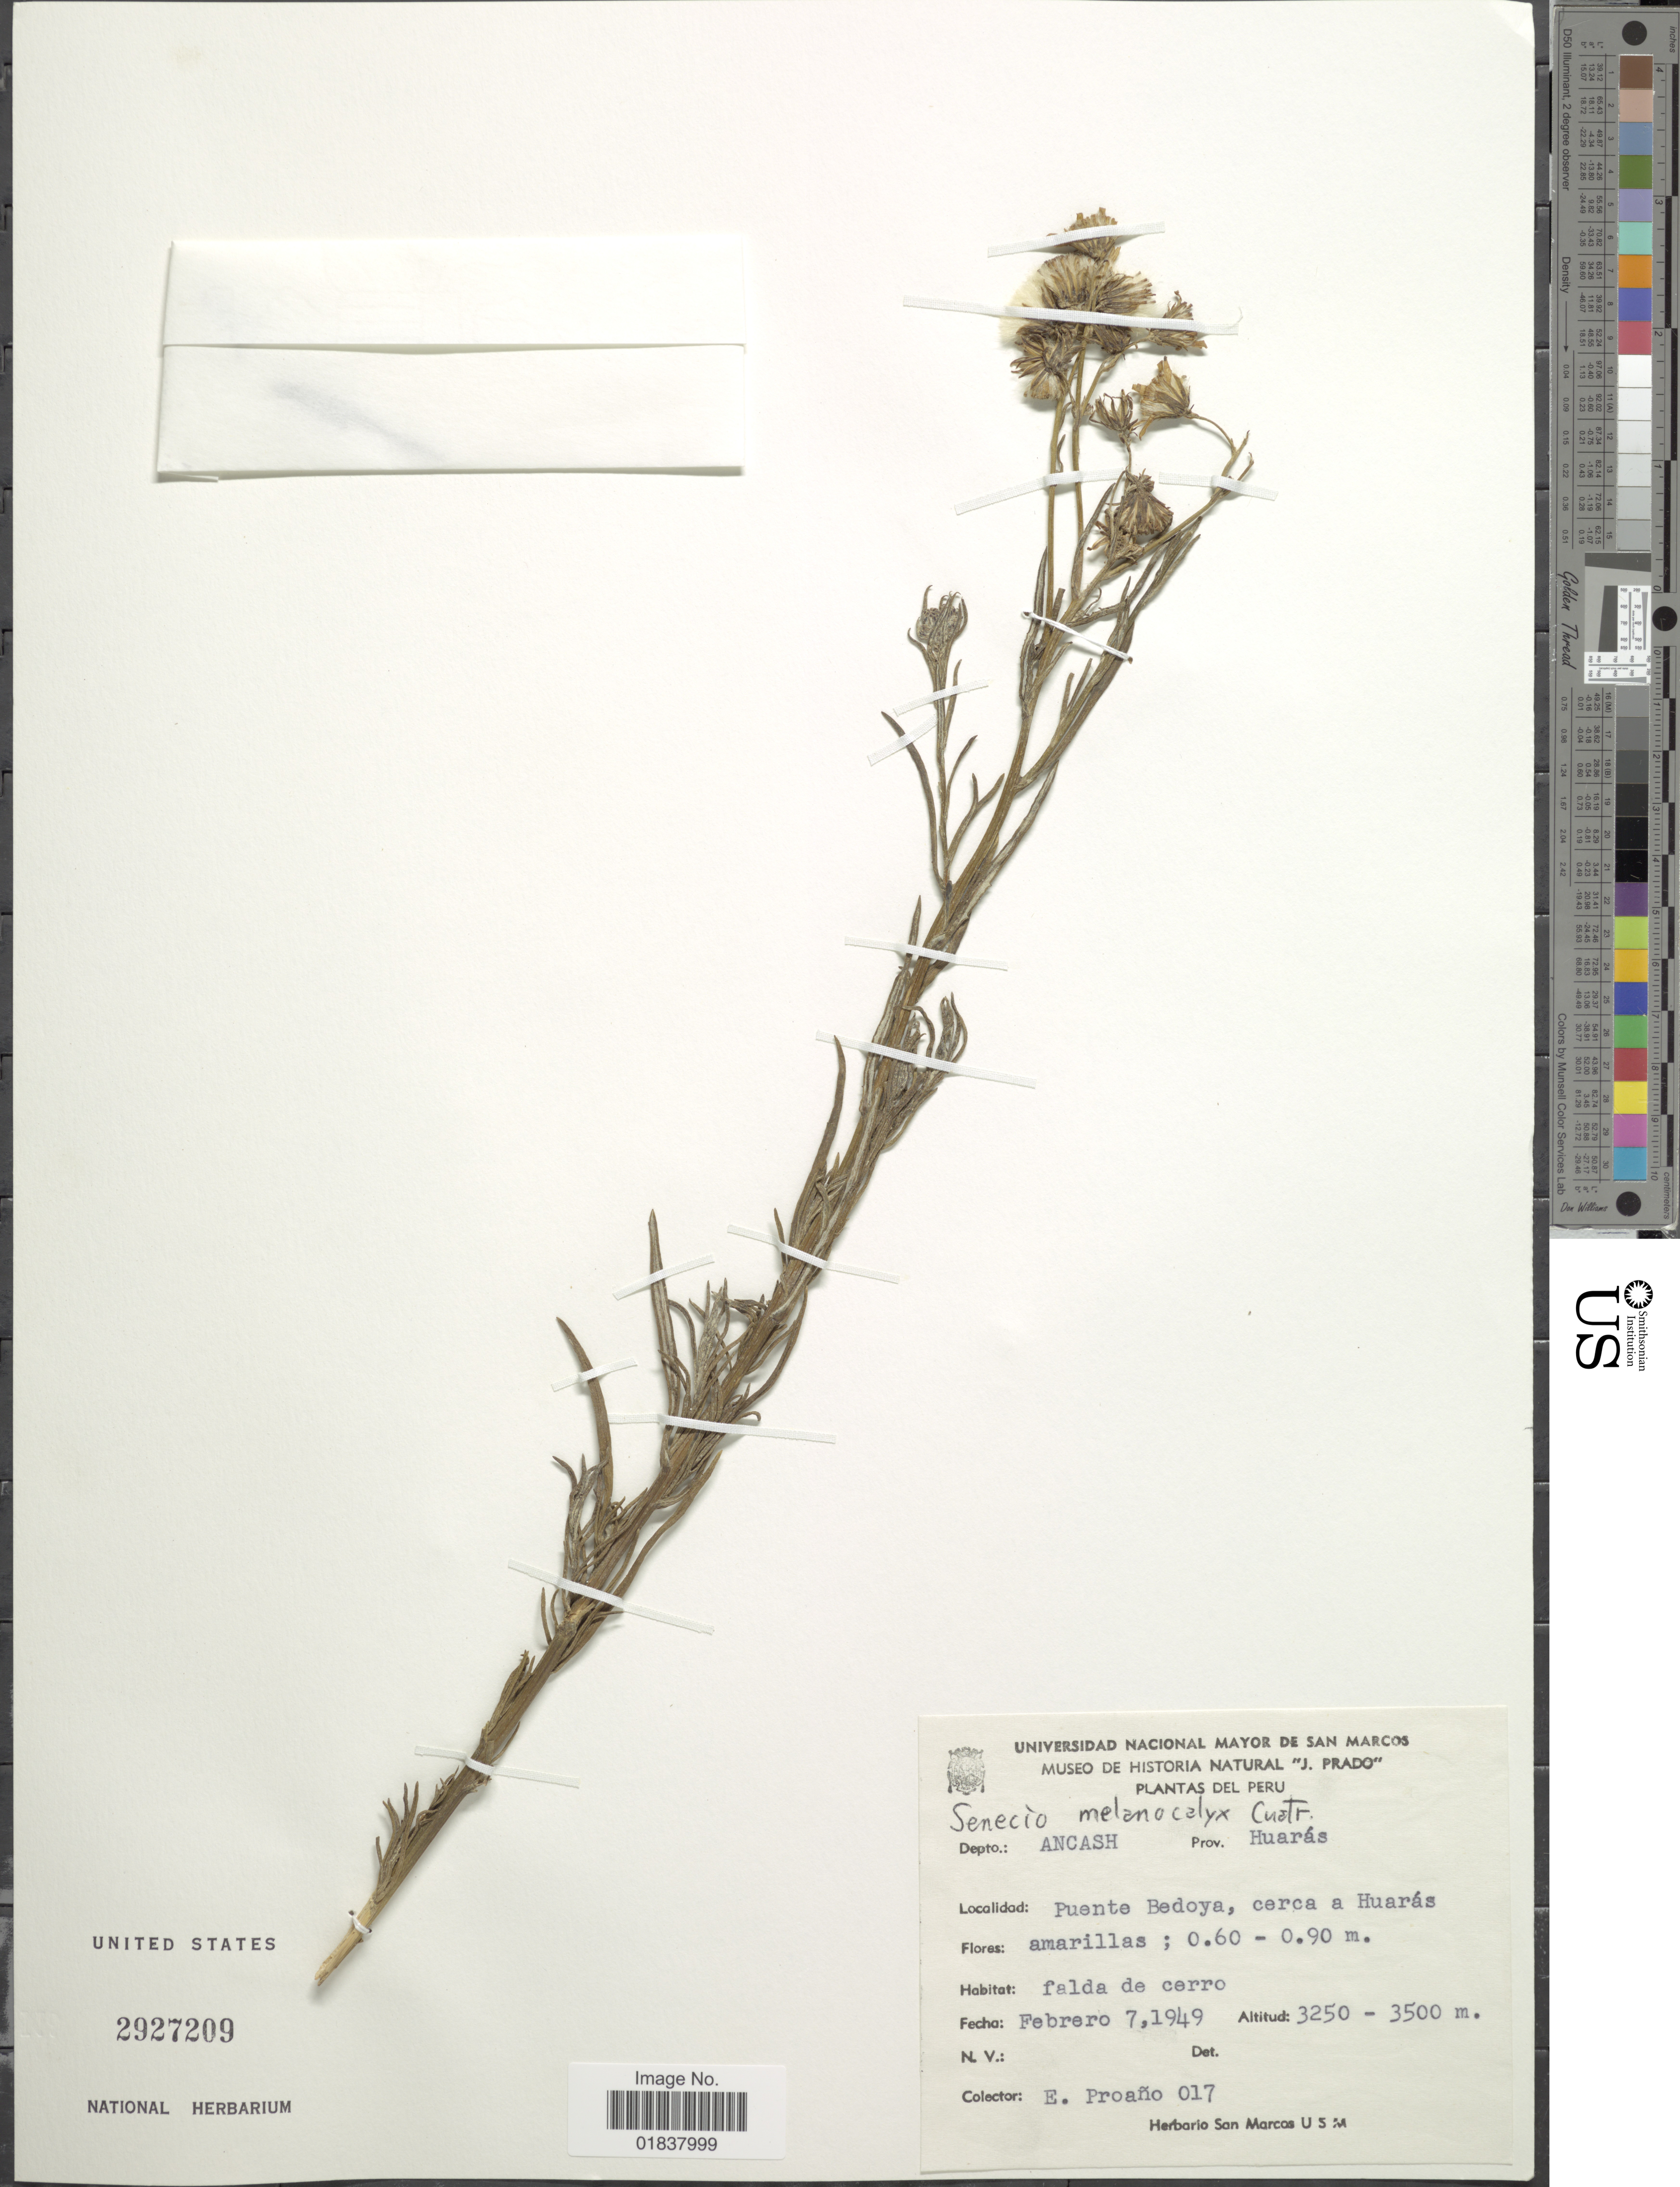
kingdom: Plantae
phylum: Tracheophyta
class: Magnoliopsida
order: Asterales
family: Asteraceae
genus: Senecio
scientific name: Senecio melanocalyx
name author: Cuatrec.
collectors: E. Proaño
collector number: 017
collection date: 1949-02-07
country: Peru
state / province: Ancash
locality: Prov. Huaras, Puente Bedoya, cerca a Huaras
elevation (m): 3250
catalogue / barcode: US 2927209